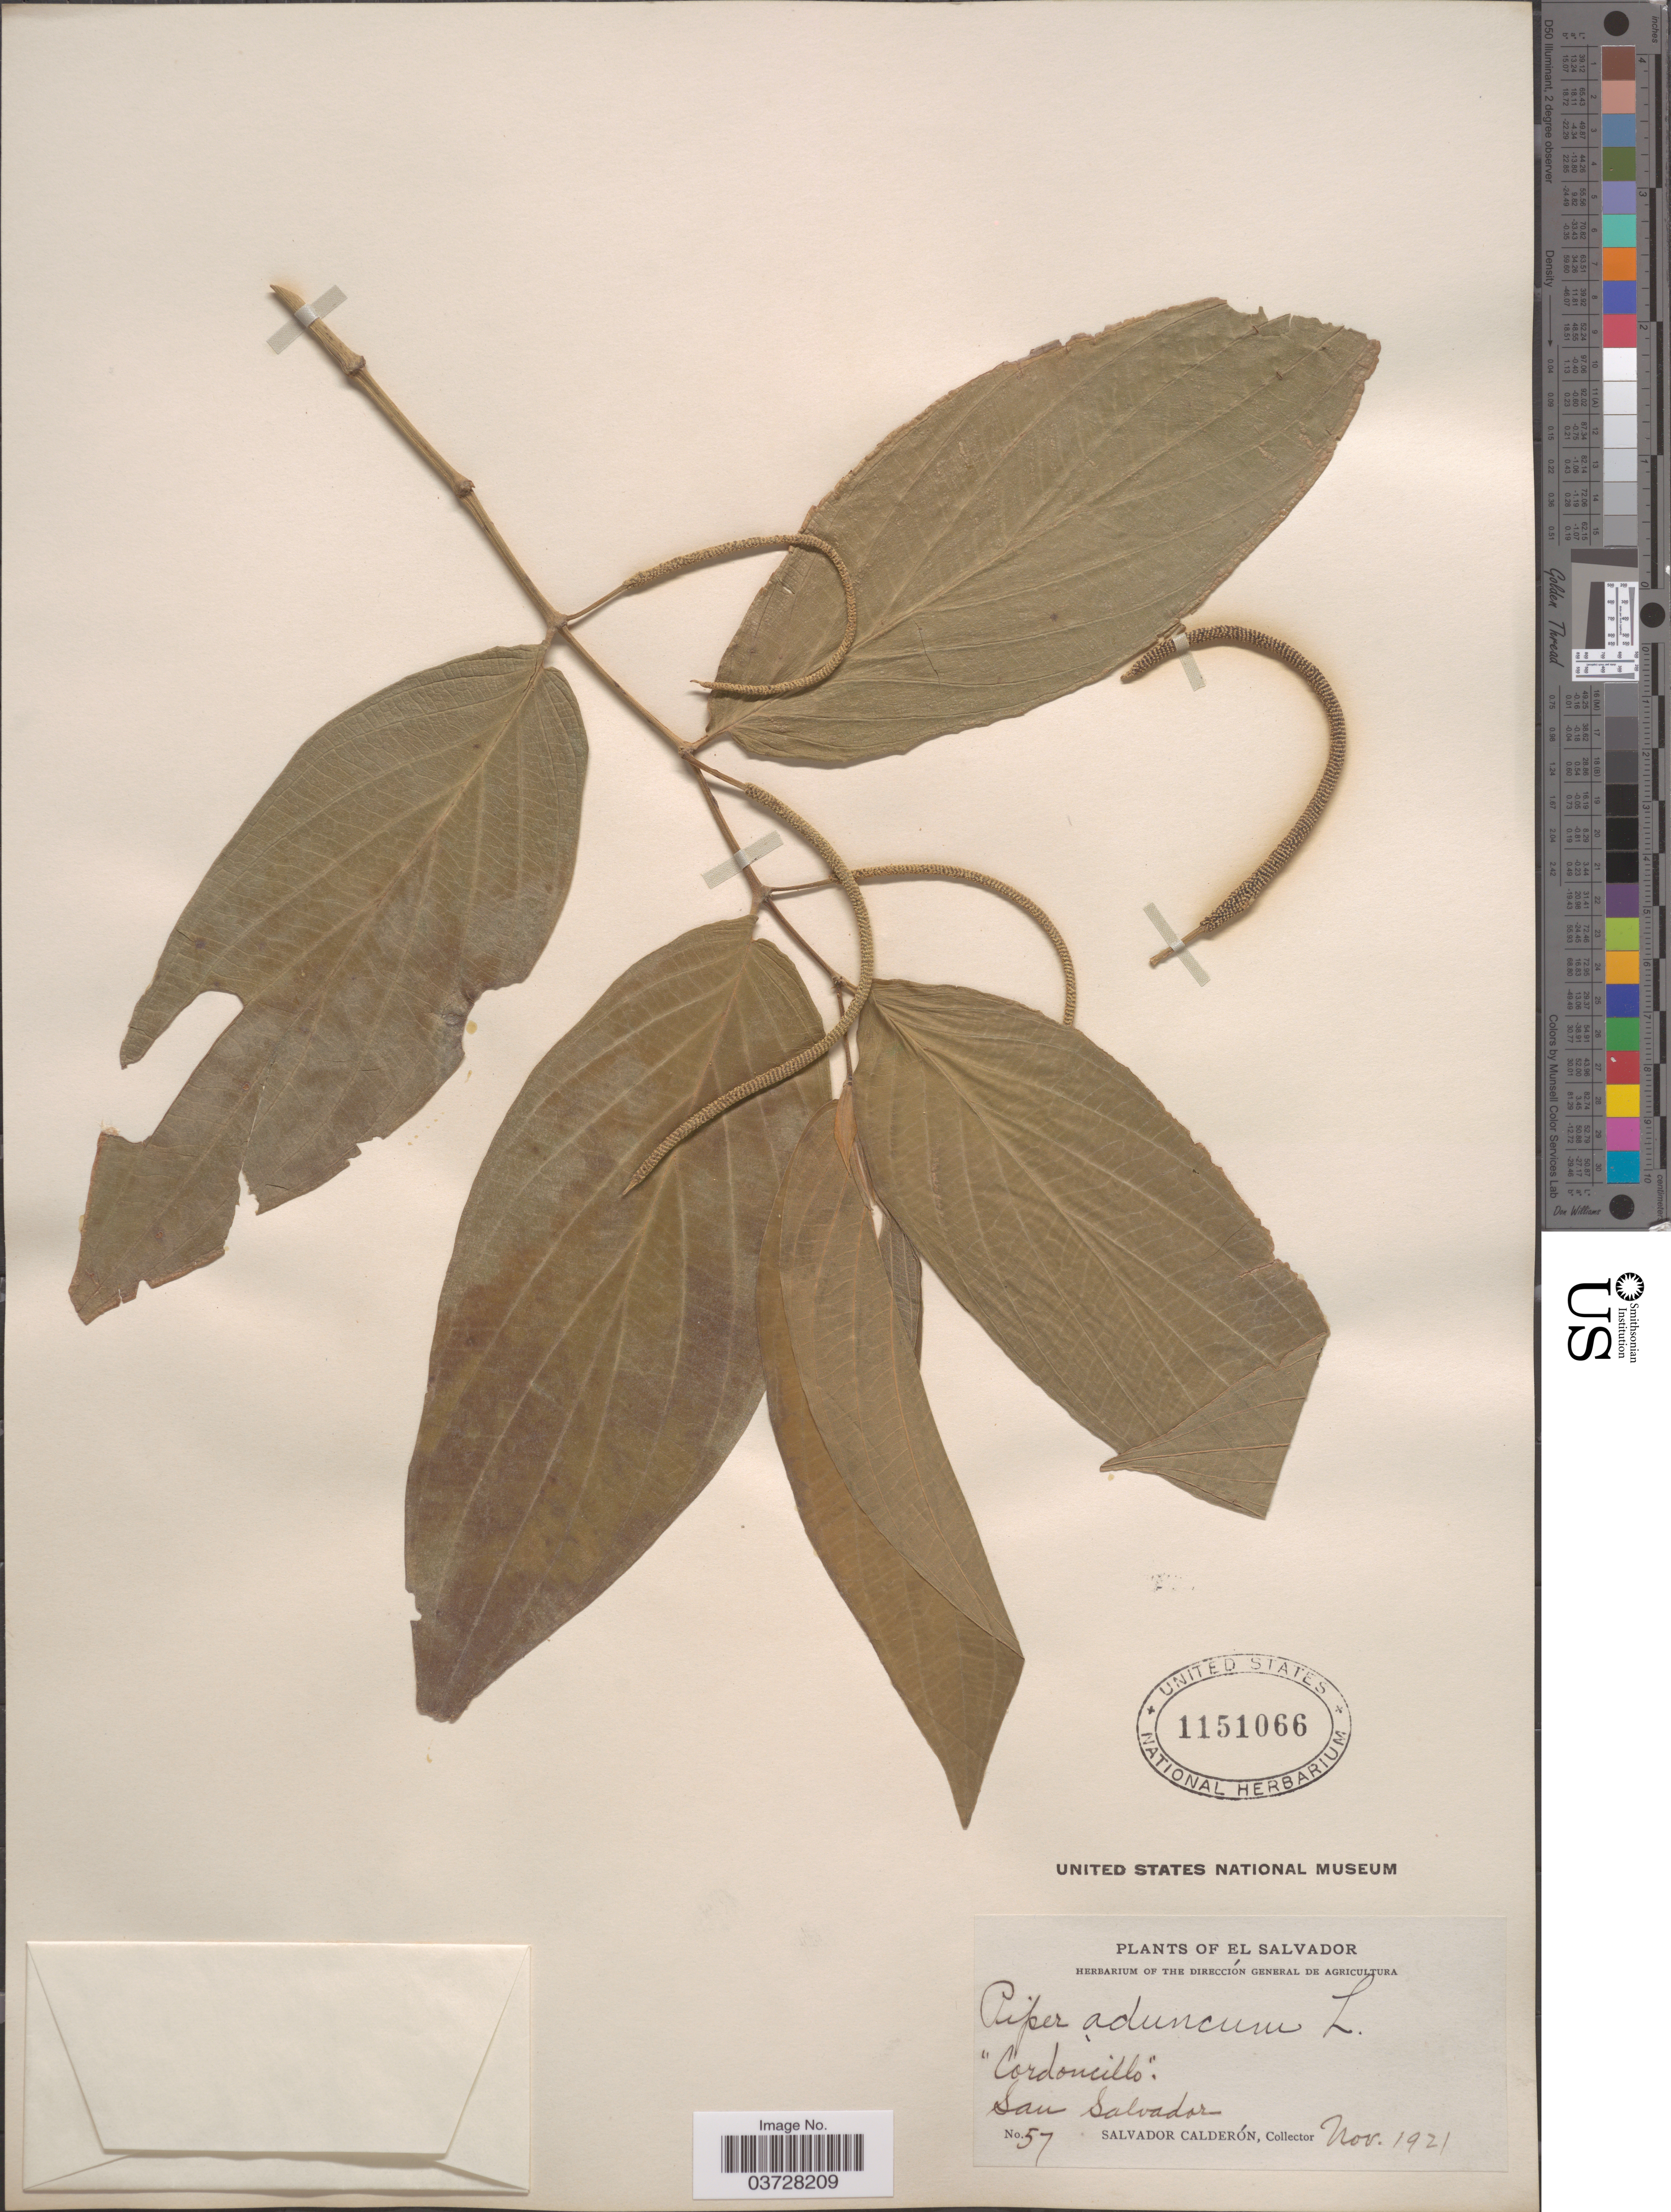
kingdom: Plantae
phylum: Tracheophyta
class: Magnoliopsida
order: Piperales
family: Piperaceae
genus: Piper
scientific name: Piper elongatum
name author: Vahl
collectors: S. Calderón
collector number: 57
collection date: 1921-11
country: El Salvador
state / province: San Salvador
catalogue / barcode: US 1151066